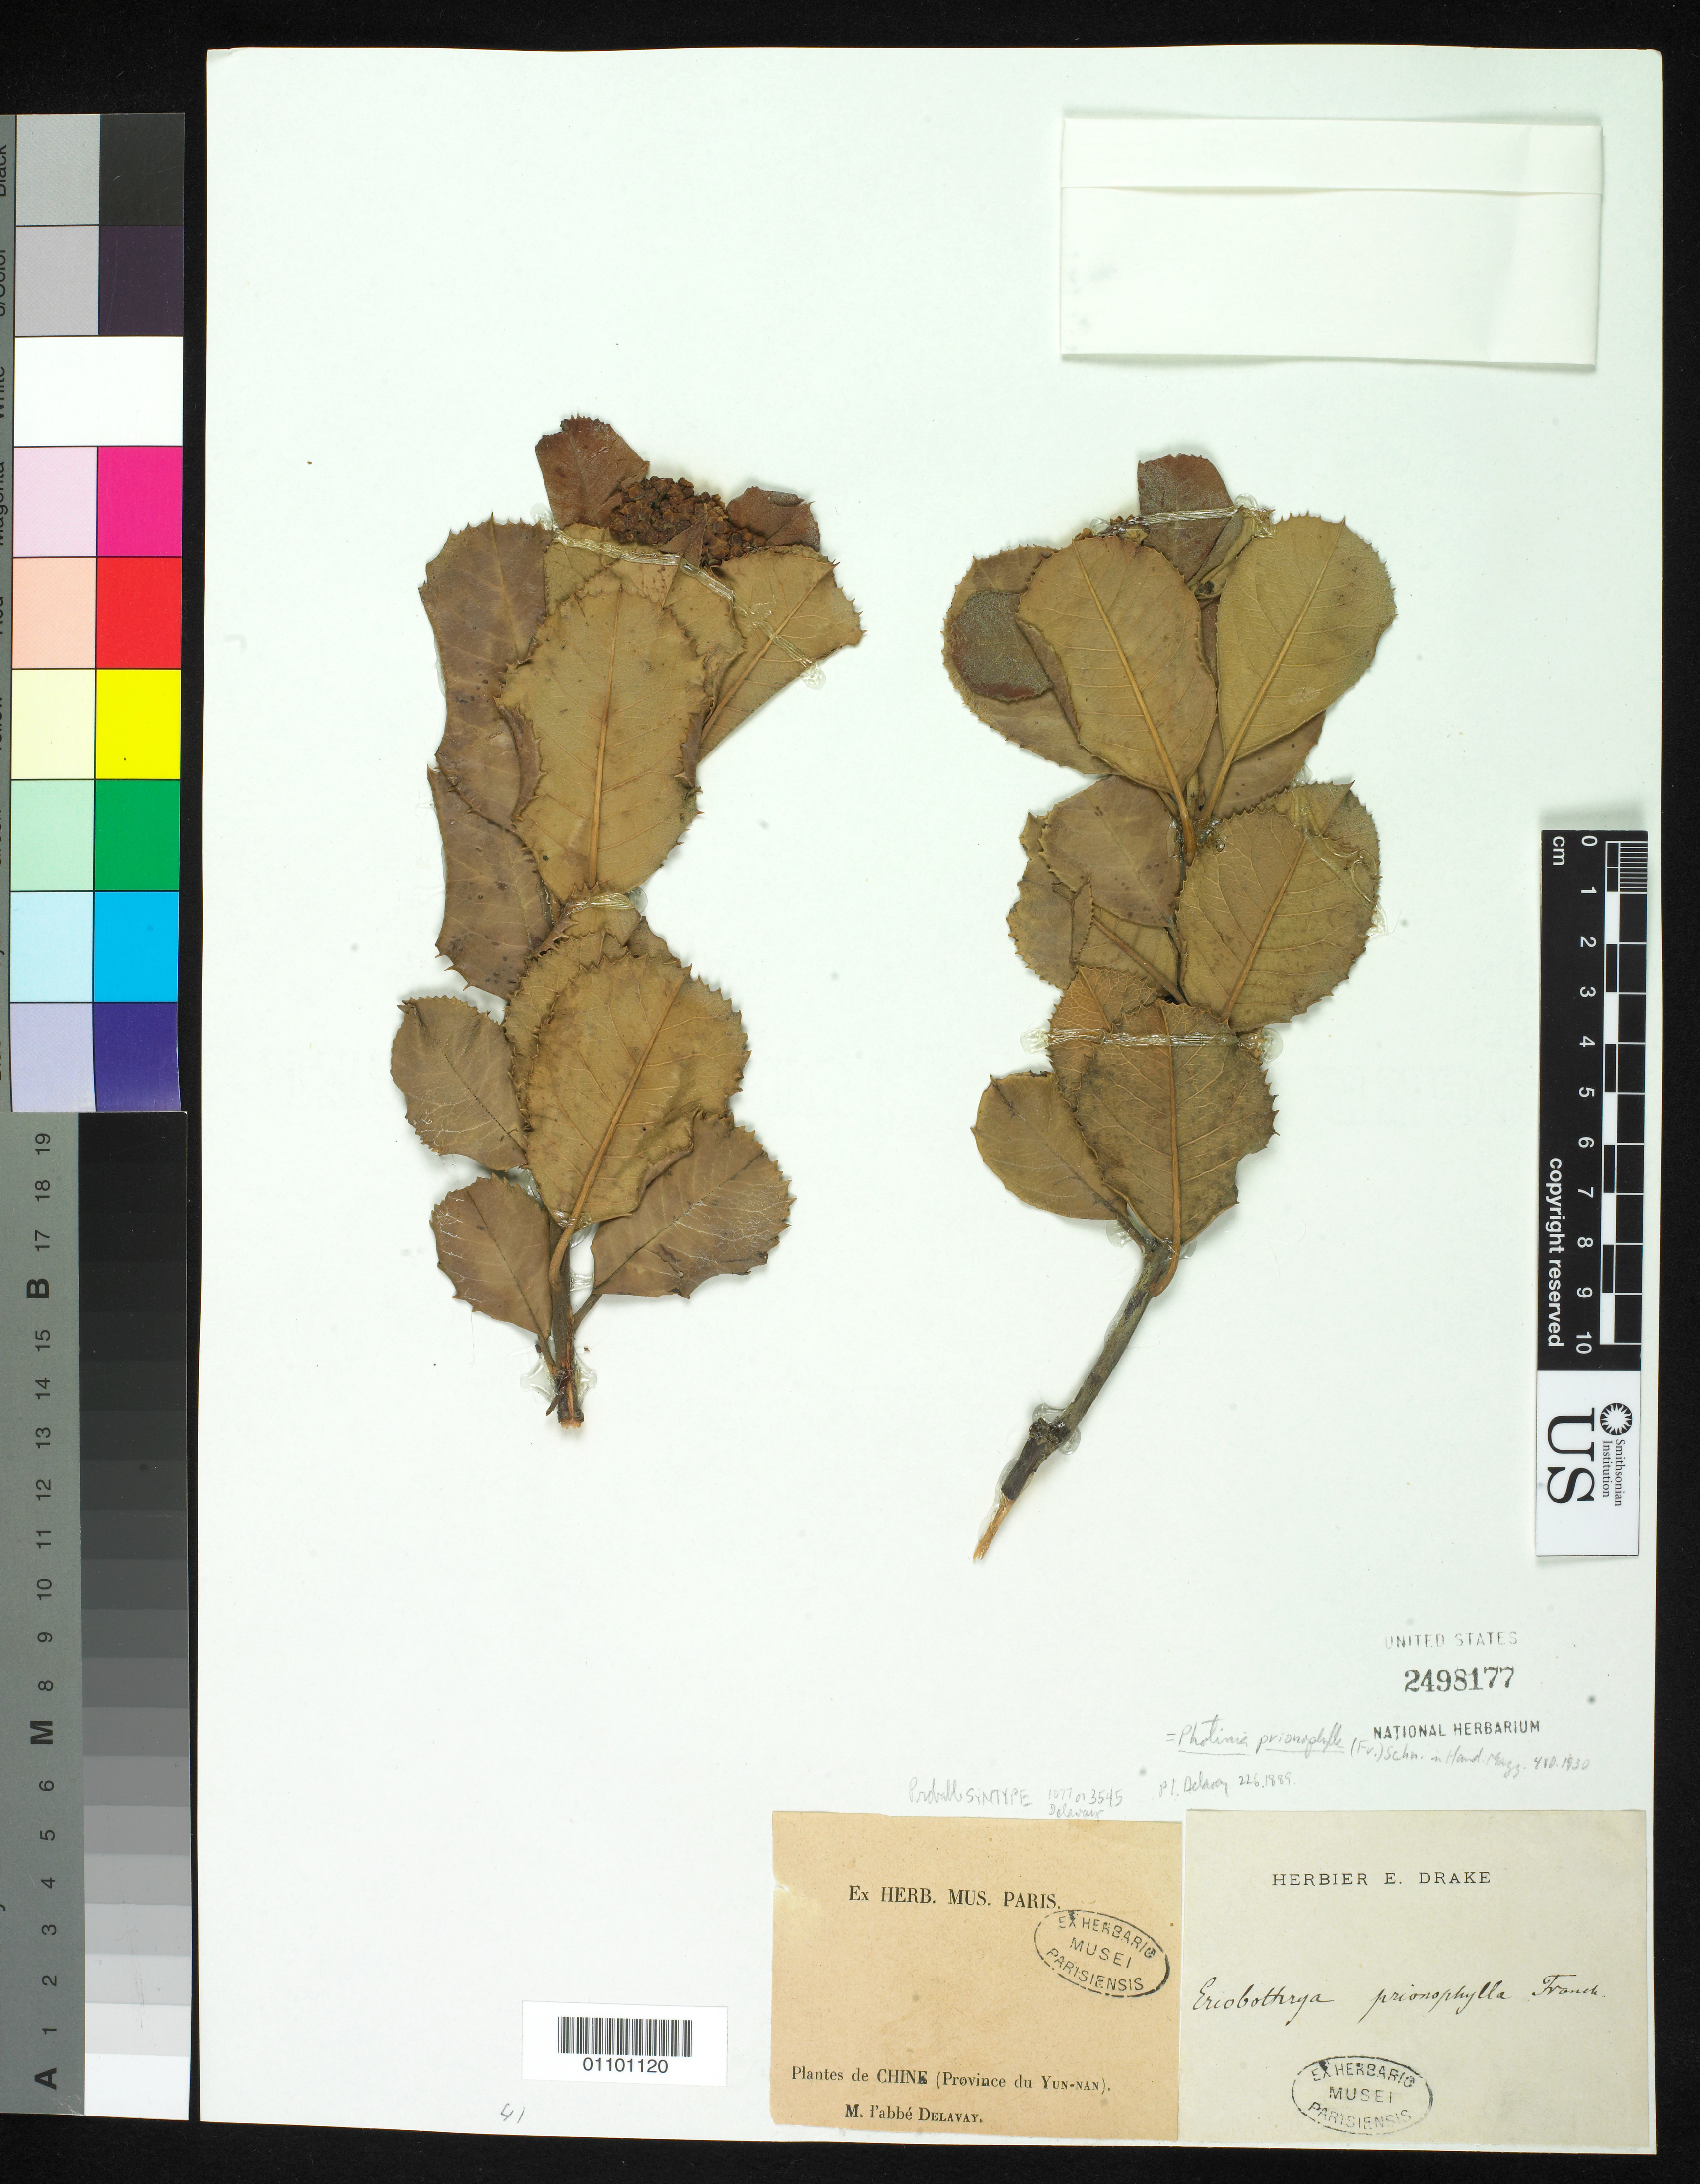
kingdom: Plantae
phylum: Tracheophyta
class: Magnoliopsida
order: Rosales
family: Rosaceae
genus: Eriobotrya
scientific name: Eriobotrya prionophylla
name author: Franch.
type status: Possible Syntype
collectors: P. Delavay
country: China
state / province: Yunnan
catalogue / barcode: US 2498177